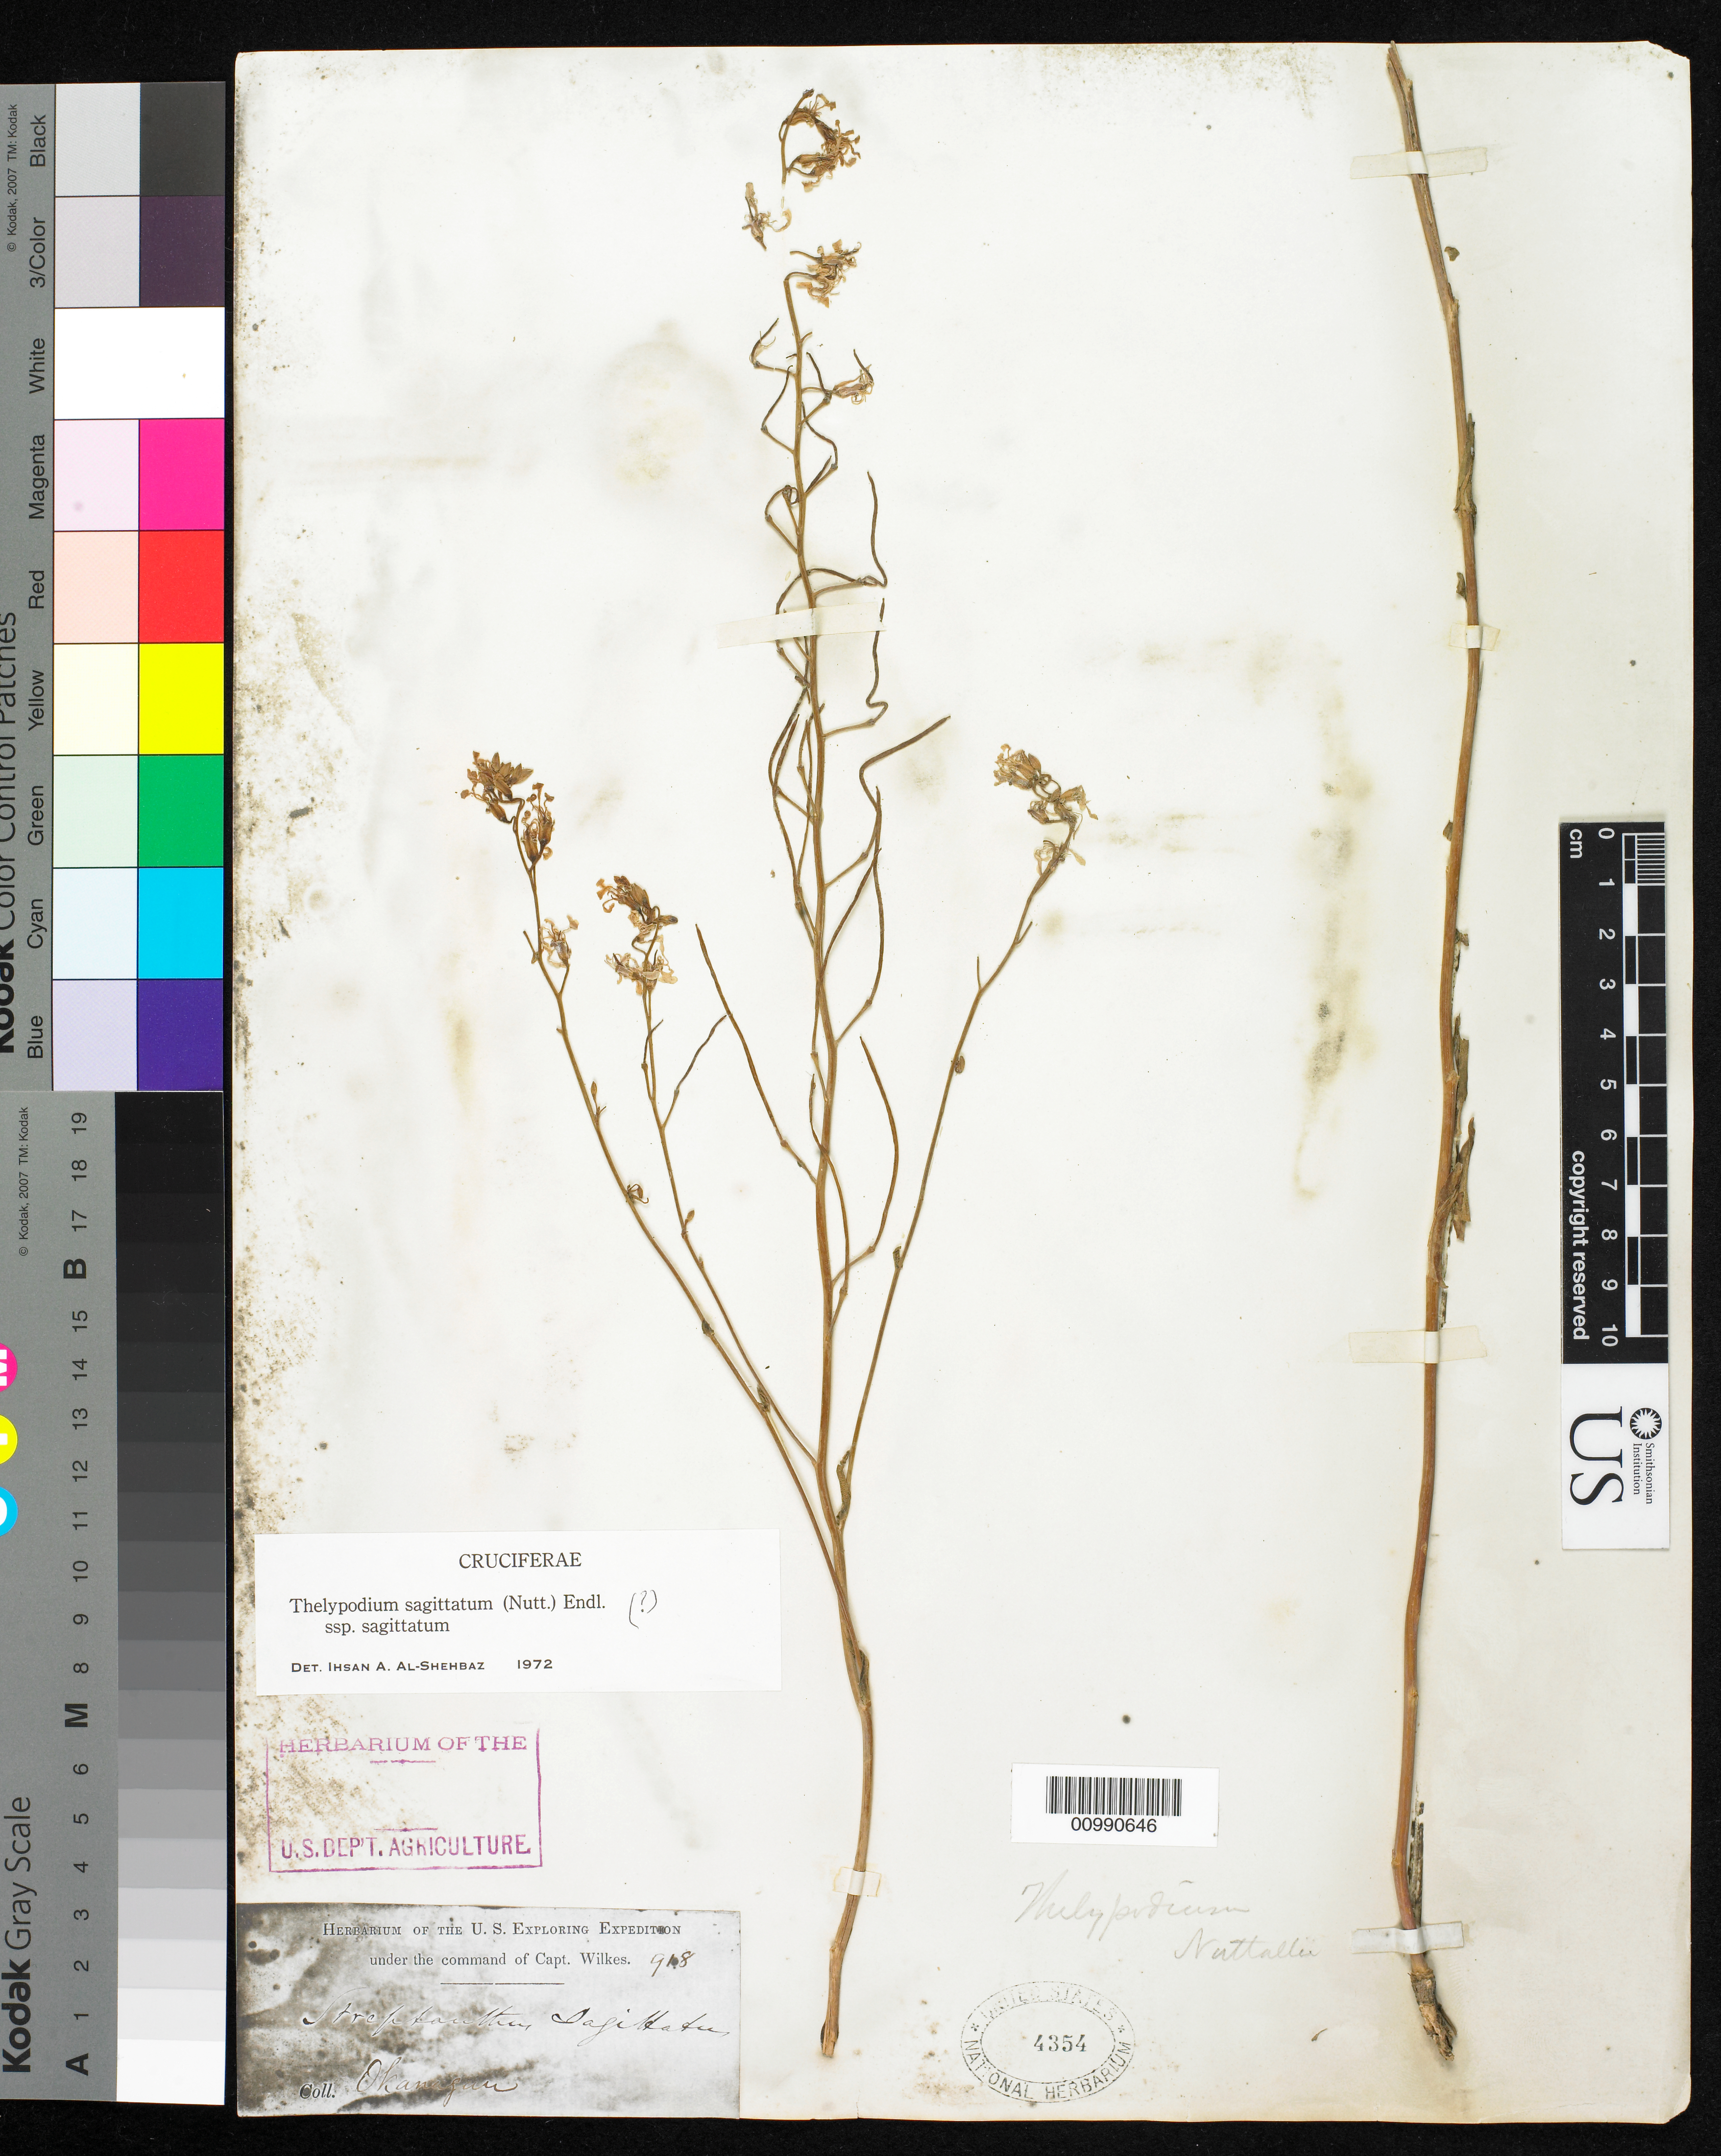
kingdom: Plantae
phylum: Tracheophyta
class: Magnoliopsida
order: Brassicales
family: Brassicaceae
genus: Thelypodium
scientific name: Thelypodium sagittatum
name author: (Nutt.) Endl.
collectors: Wilkes Explor. Exped.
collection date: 1838/1842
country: Canada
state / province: British Columbia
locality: Okanagan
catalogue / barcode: US 4354